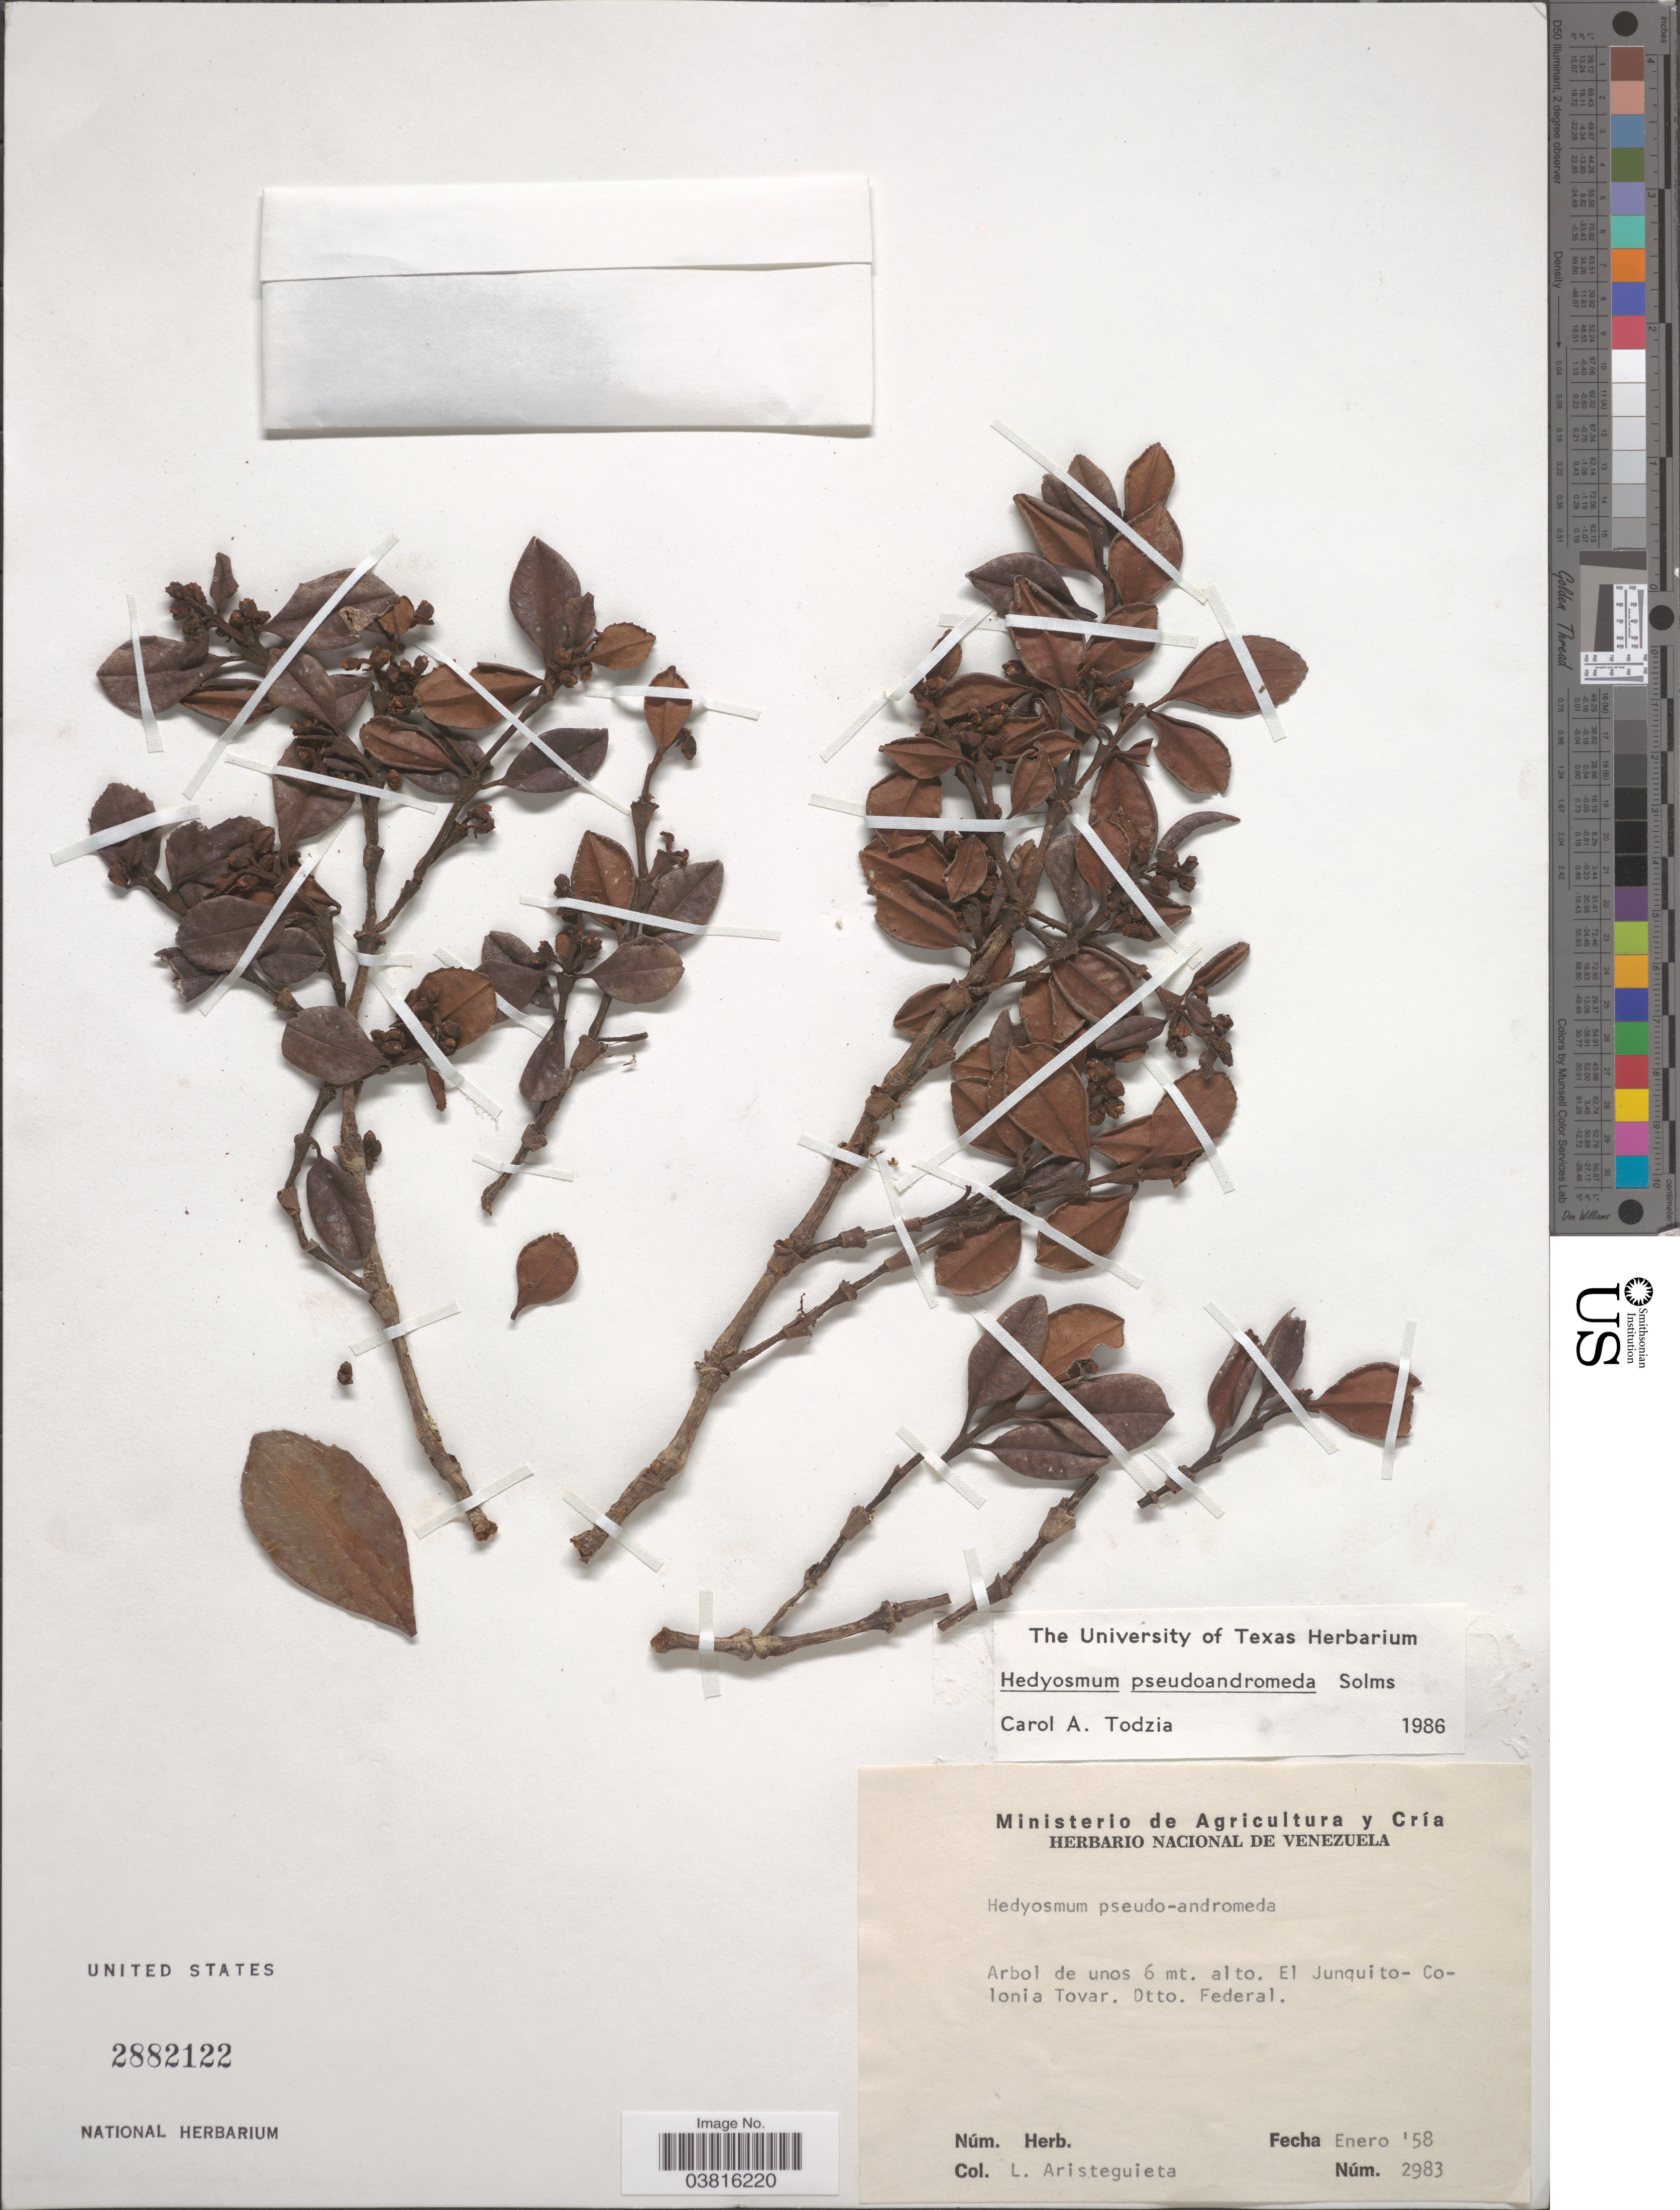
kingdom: Plantae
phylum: Tracheophyta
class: Magnoliopsida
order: Chloranthales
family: Chloranthaceae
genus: Hedyosmum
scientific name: Hedyosmum pseudoandromeda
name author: Solms in DC.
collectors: L. Aristeguieta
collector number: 2983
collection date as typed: Transcribed d/m/y: /1/58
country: Venezuela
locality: Alto. El Junquito- Colonia Tovar. Dtto. Federal.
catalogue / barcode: US 2882122